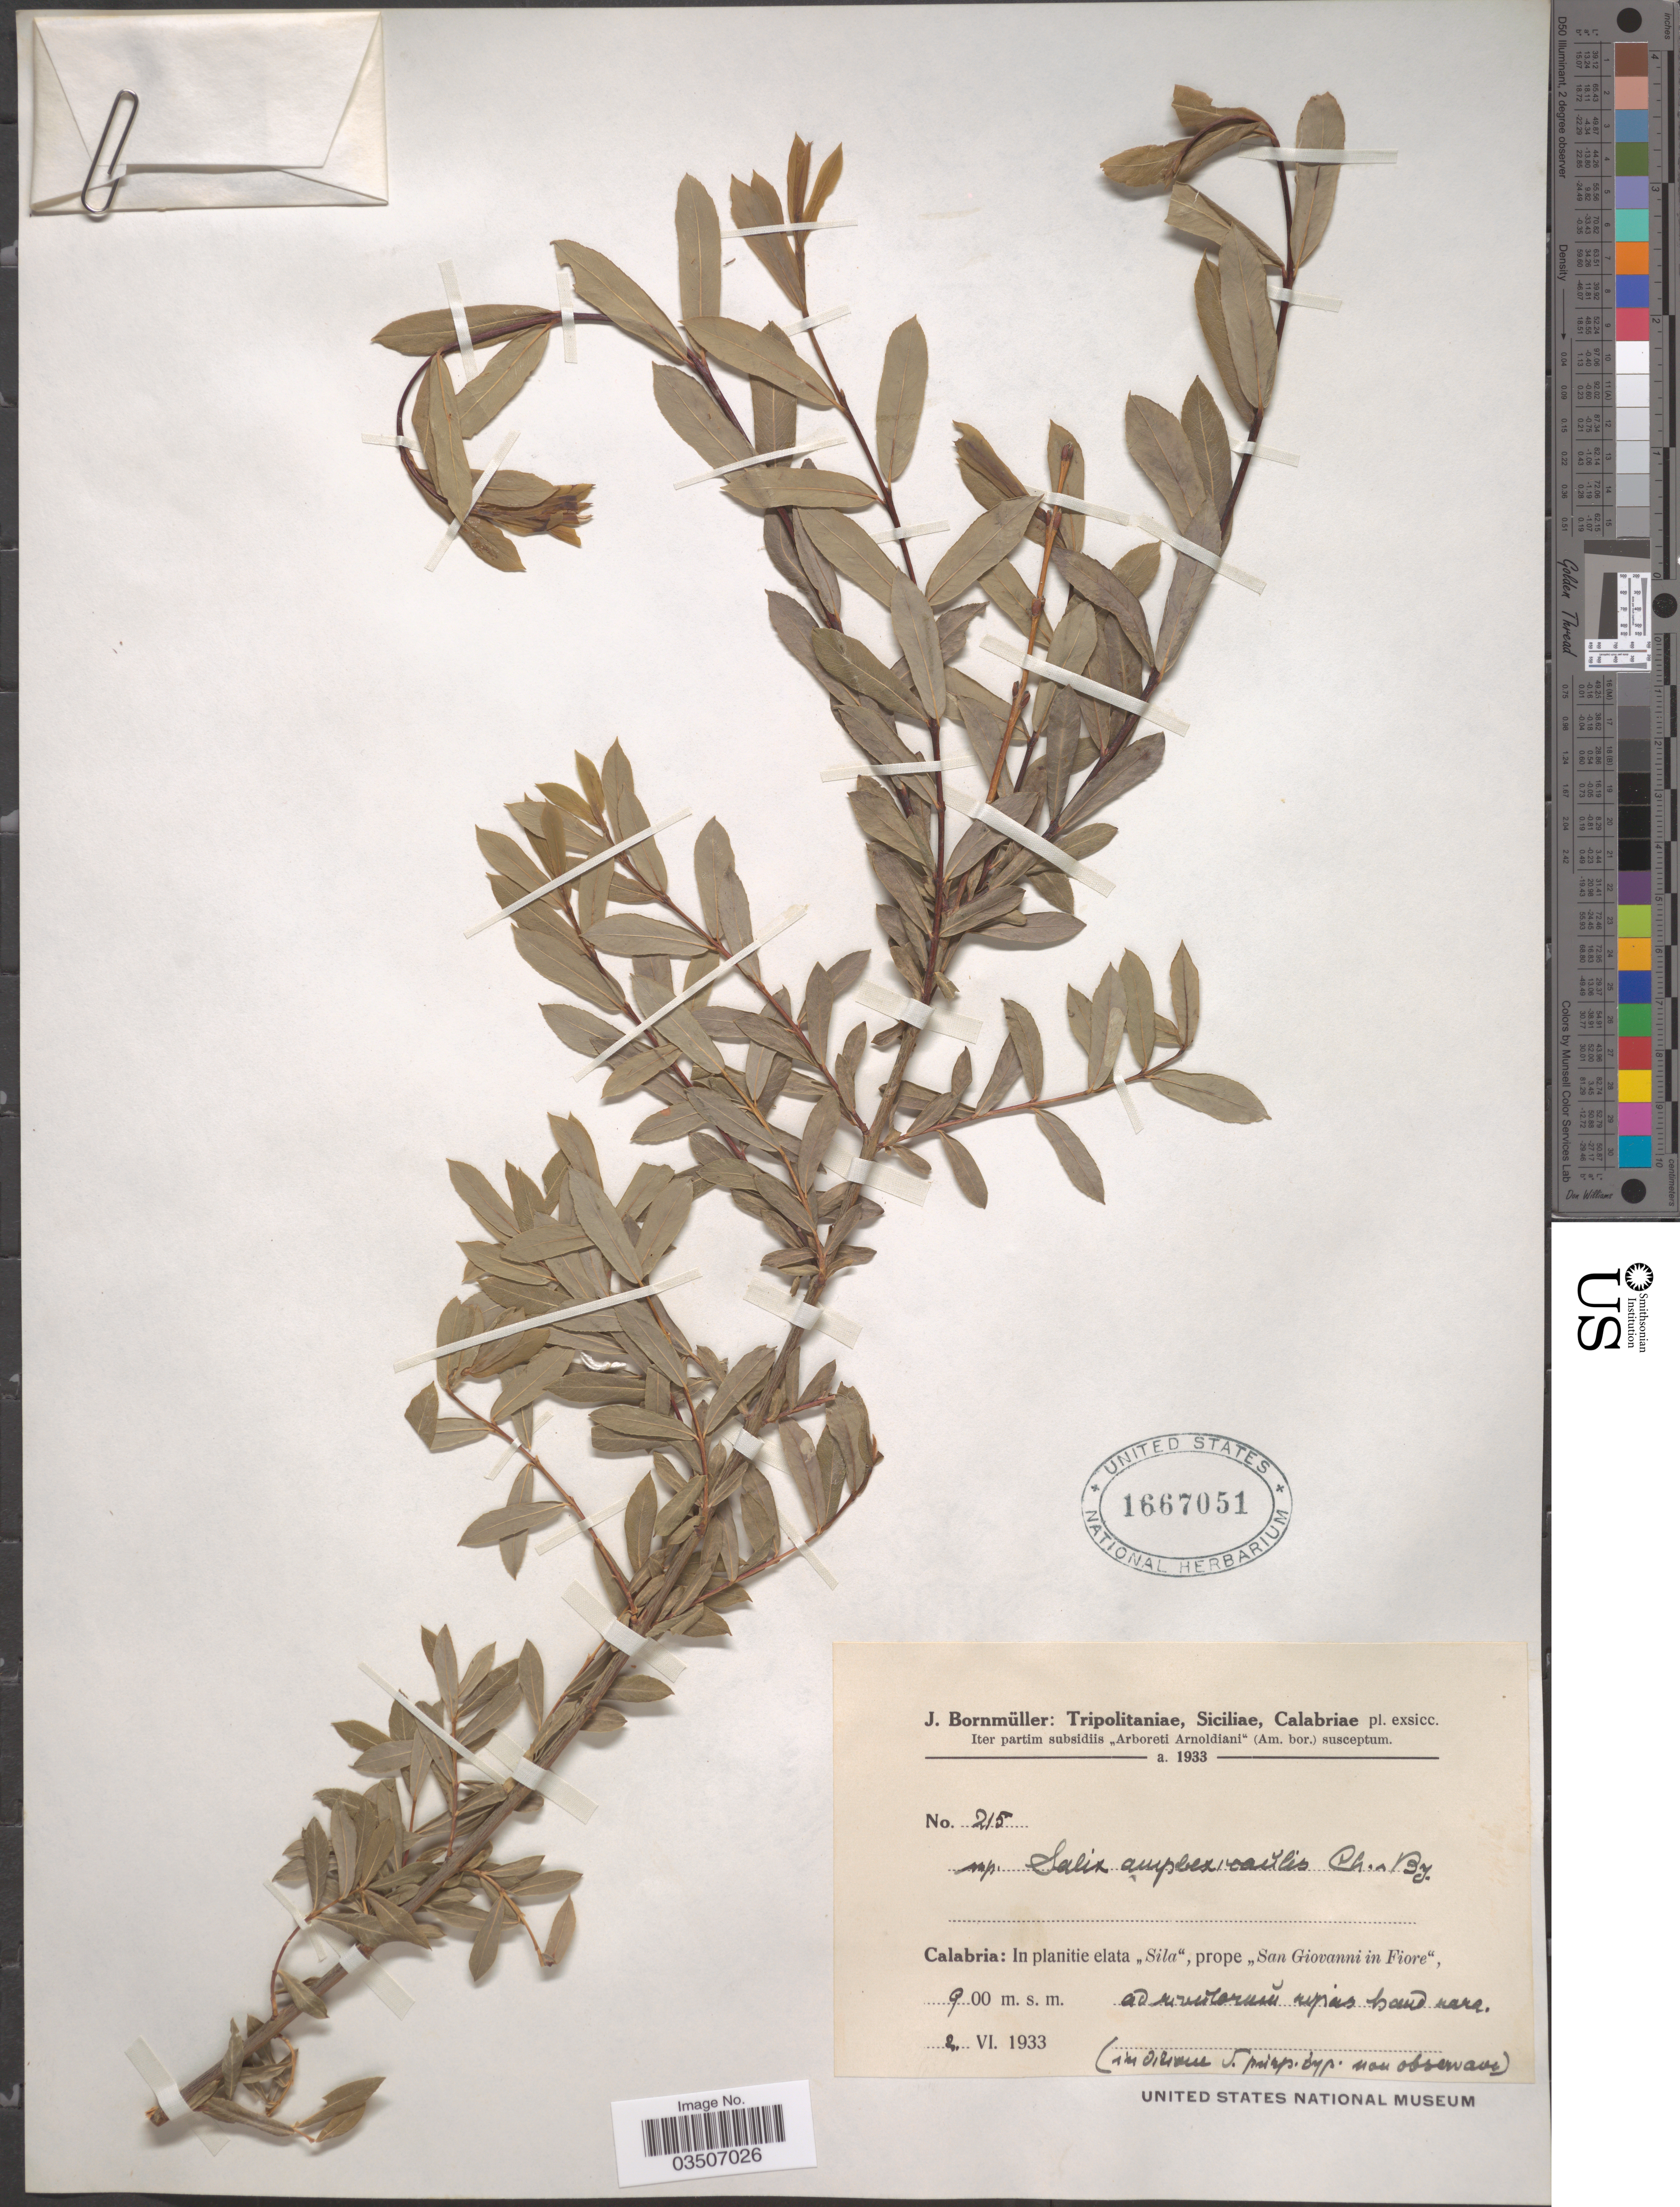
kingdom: Plantae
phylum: Tracheophyta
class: Magnoliopsida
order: Malpighiales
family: Salicaceae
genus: Salix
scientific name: Salix amplexicaulis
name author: Bory & Chaub.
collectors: J. Bornmüller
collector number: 215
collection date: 1933-06-02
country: Italy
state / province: Calabria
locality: In planitie elata "Sila", prope "San Giovanni in Fiore".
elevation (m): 900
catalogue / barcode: US 1667051